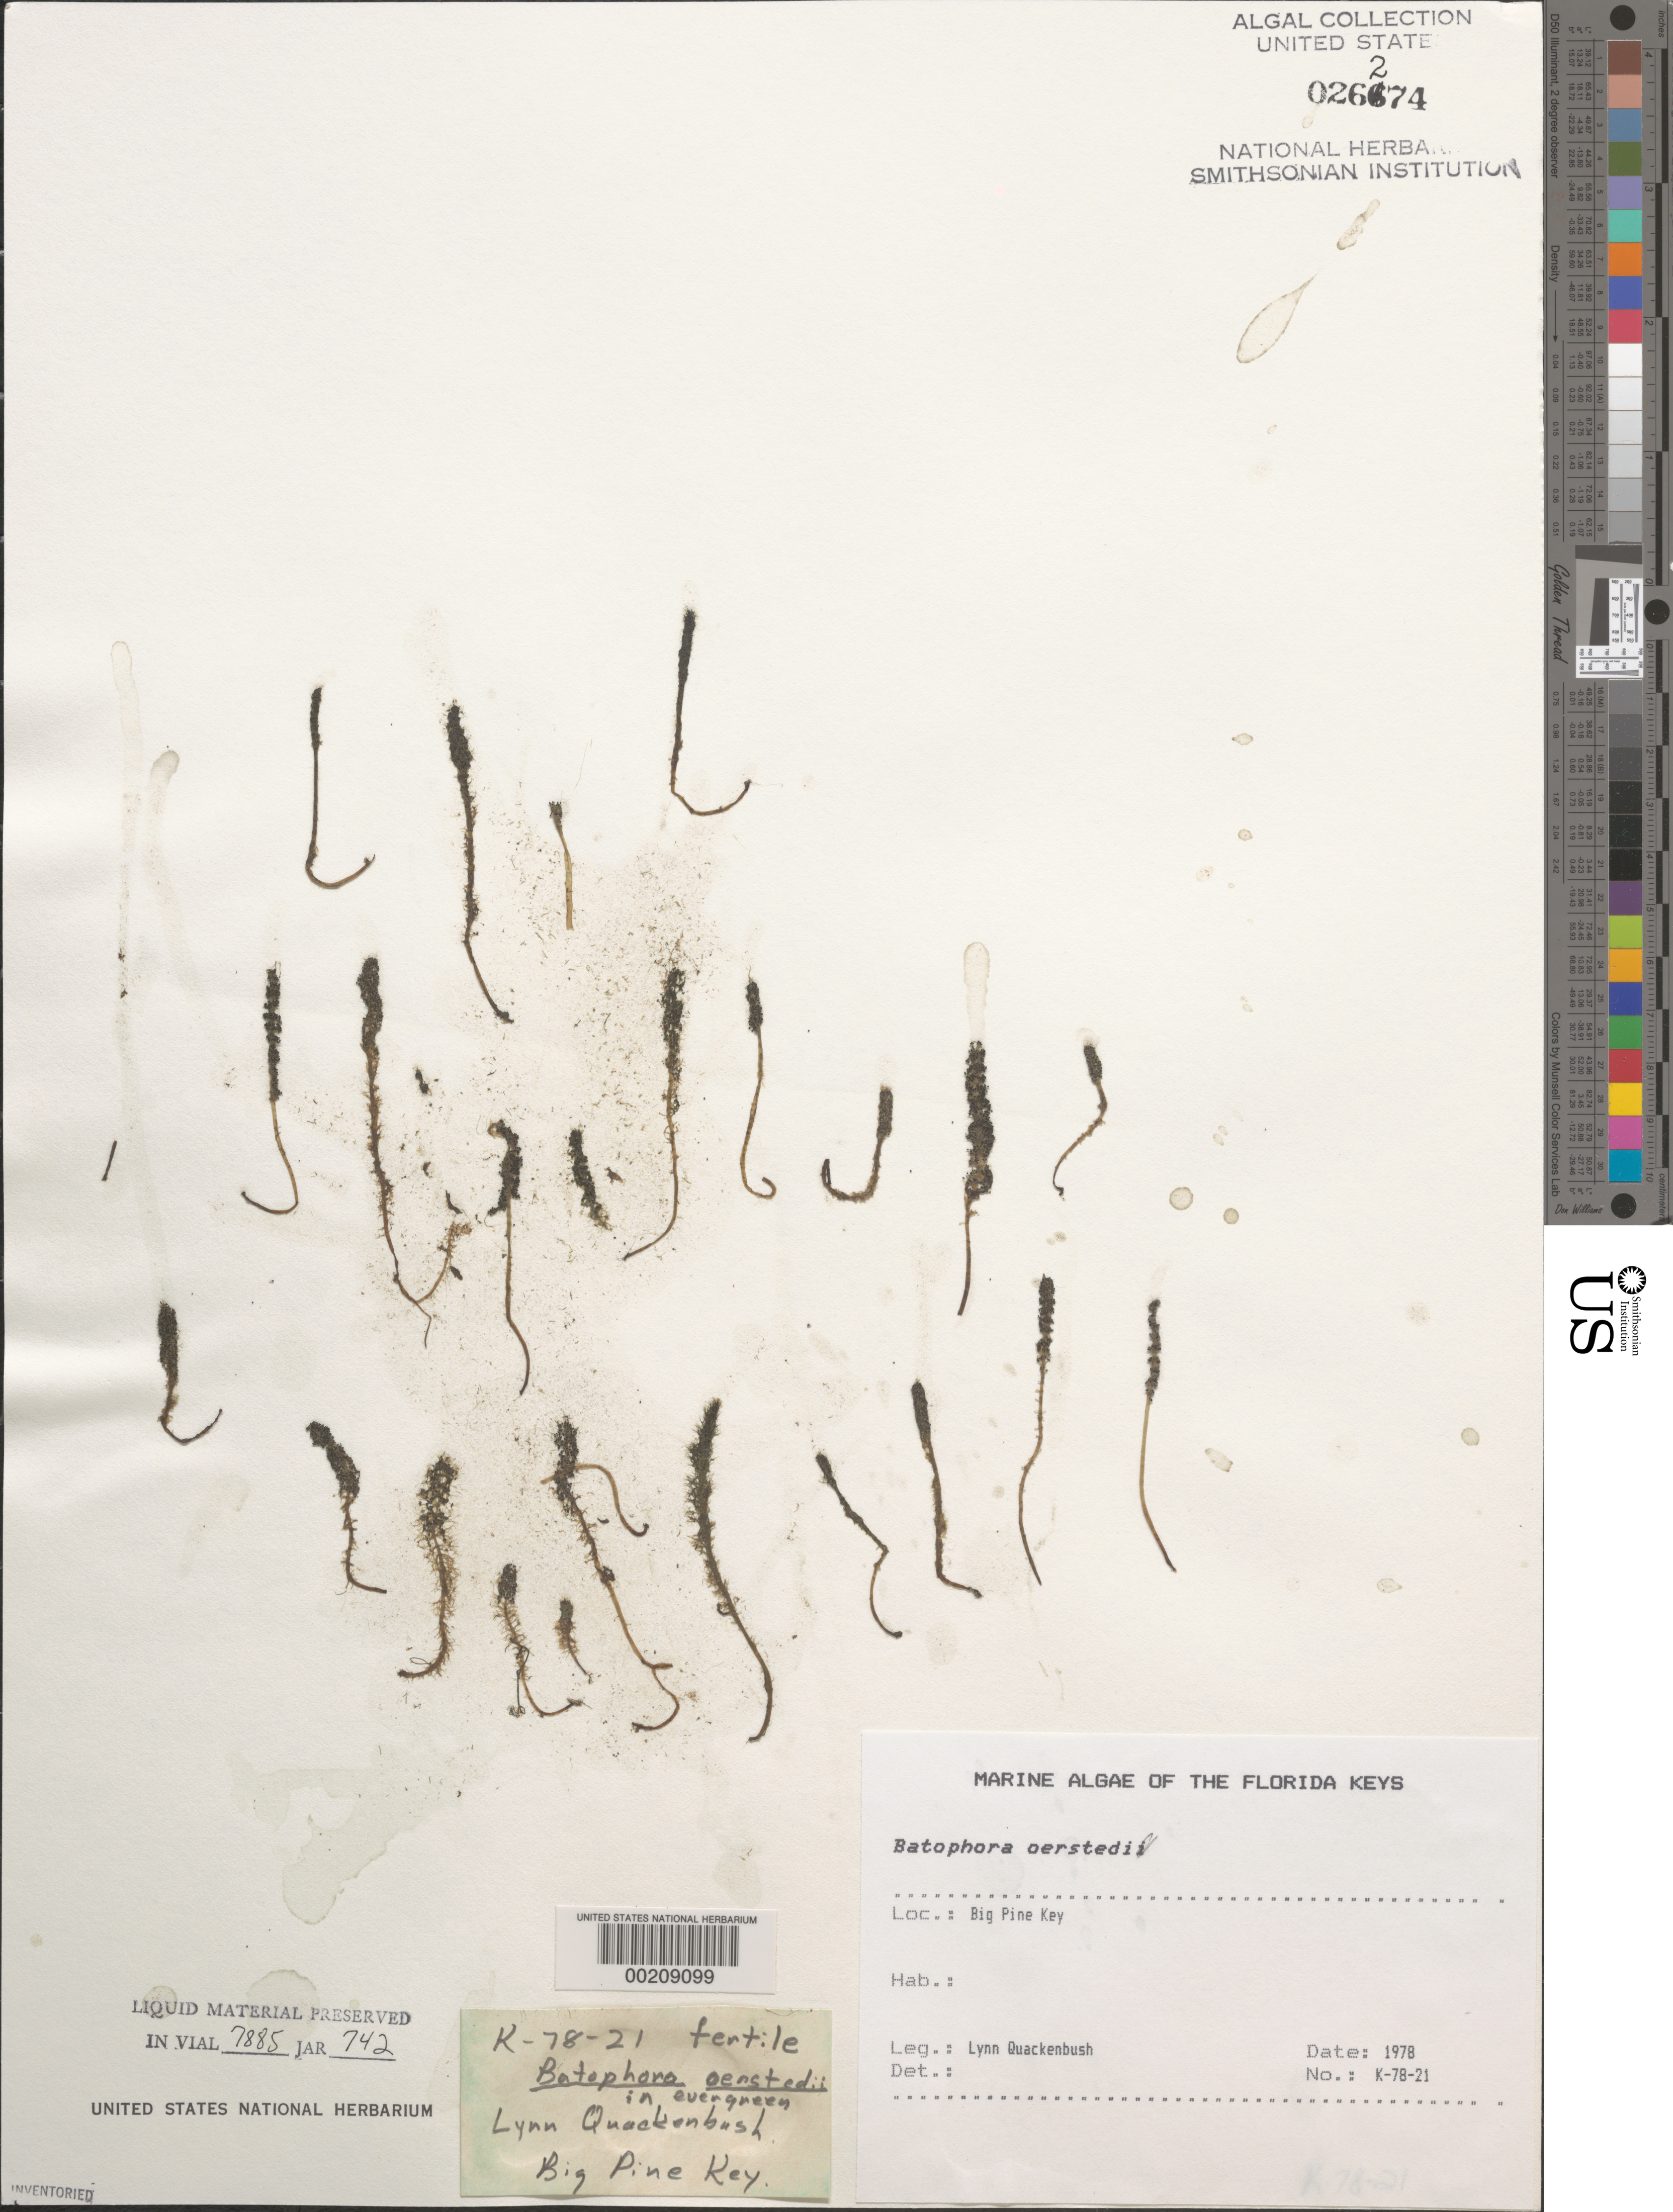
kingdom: Plantae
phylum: Chlorophyta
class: Ulvophyceae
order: Dasycladales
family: Dasycladaceae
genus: Batophora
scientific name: Batophora oerstedii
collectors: L. Quackenbush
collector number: K-78-21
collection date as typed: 1978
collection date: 1978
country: United States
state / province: Florida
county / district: Monroe County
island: Big Pine Key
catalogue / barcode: US 26274